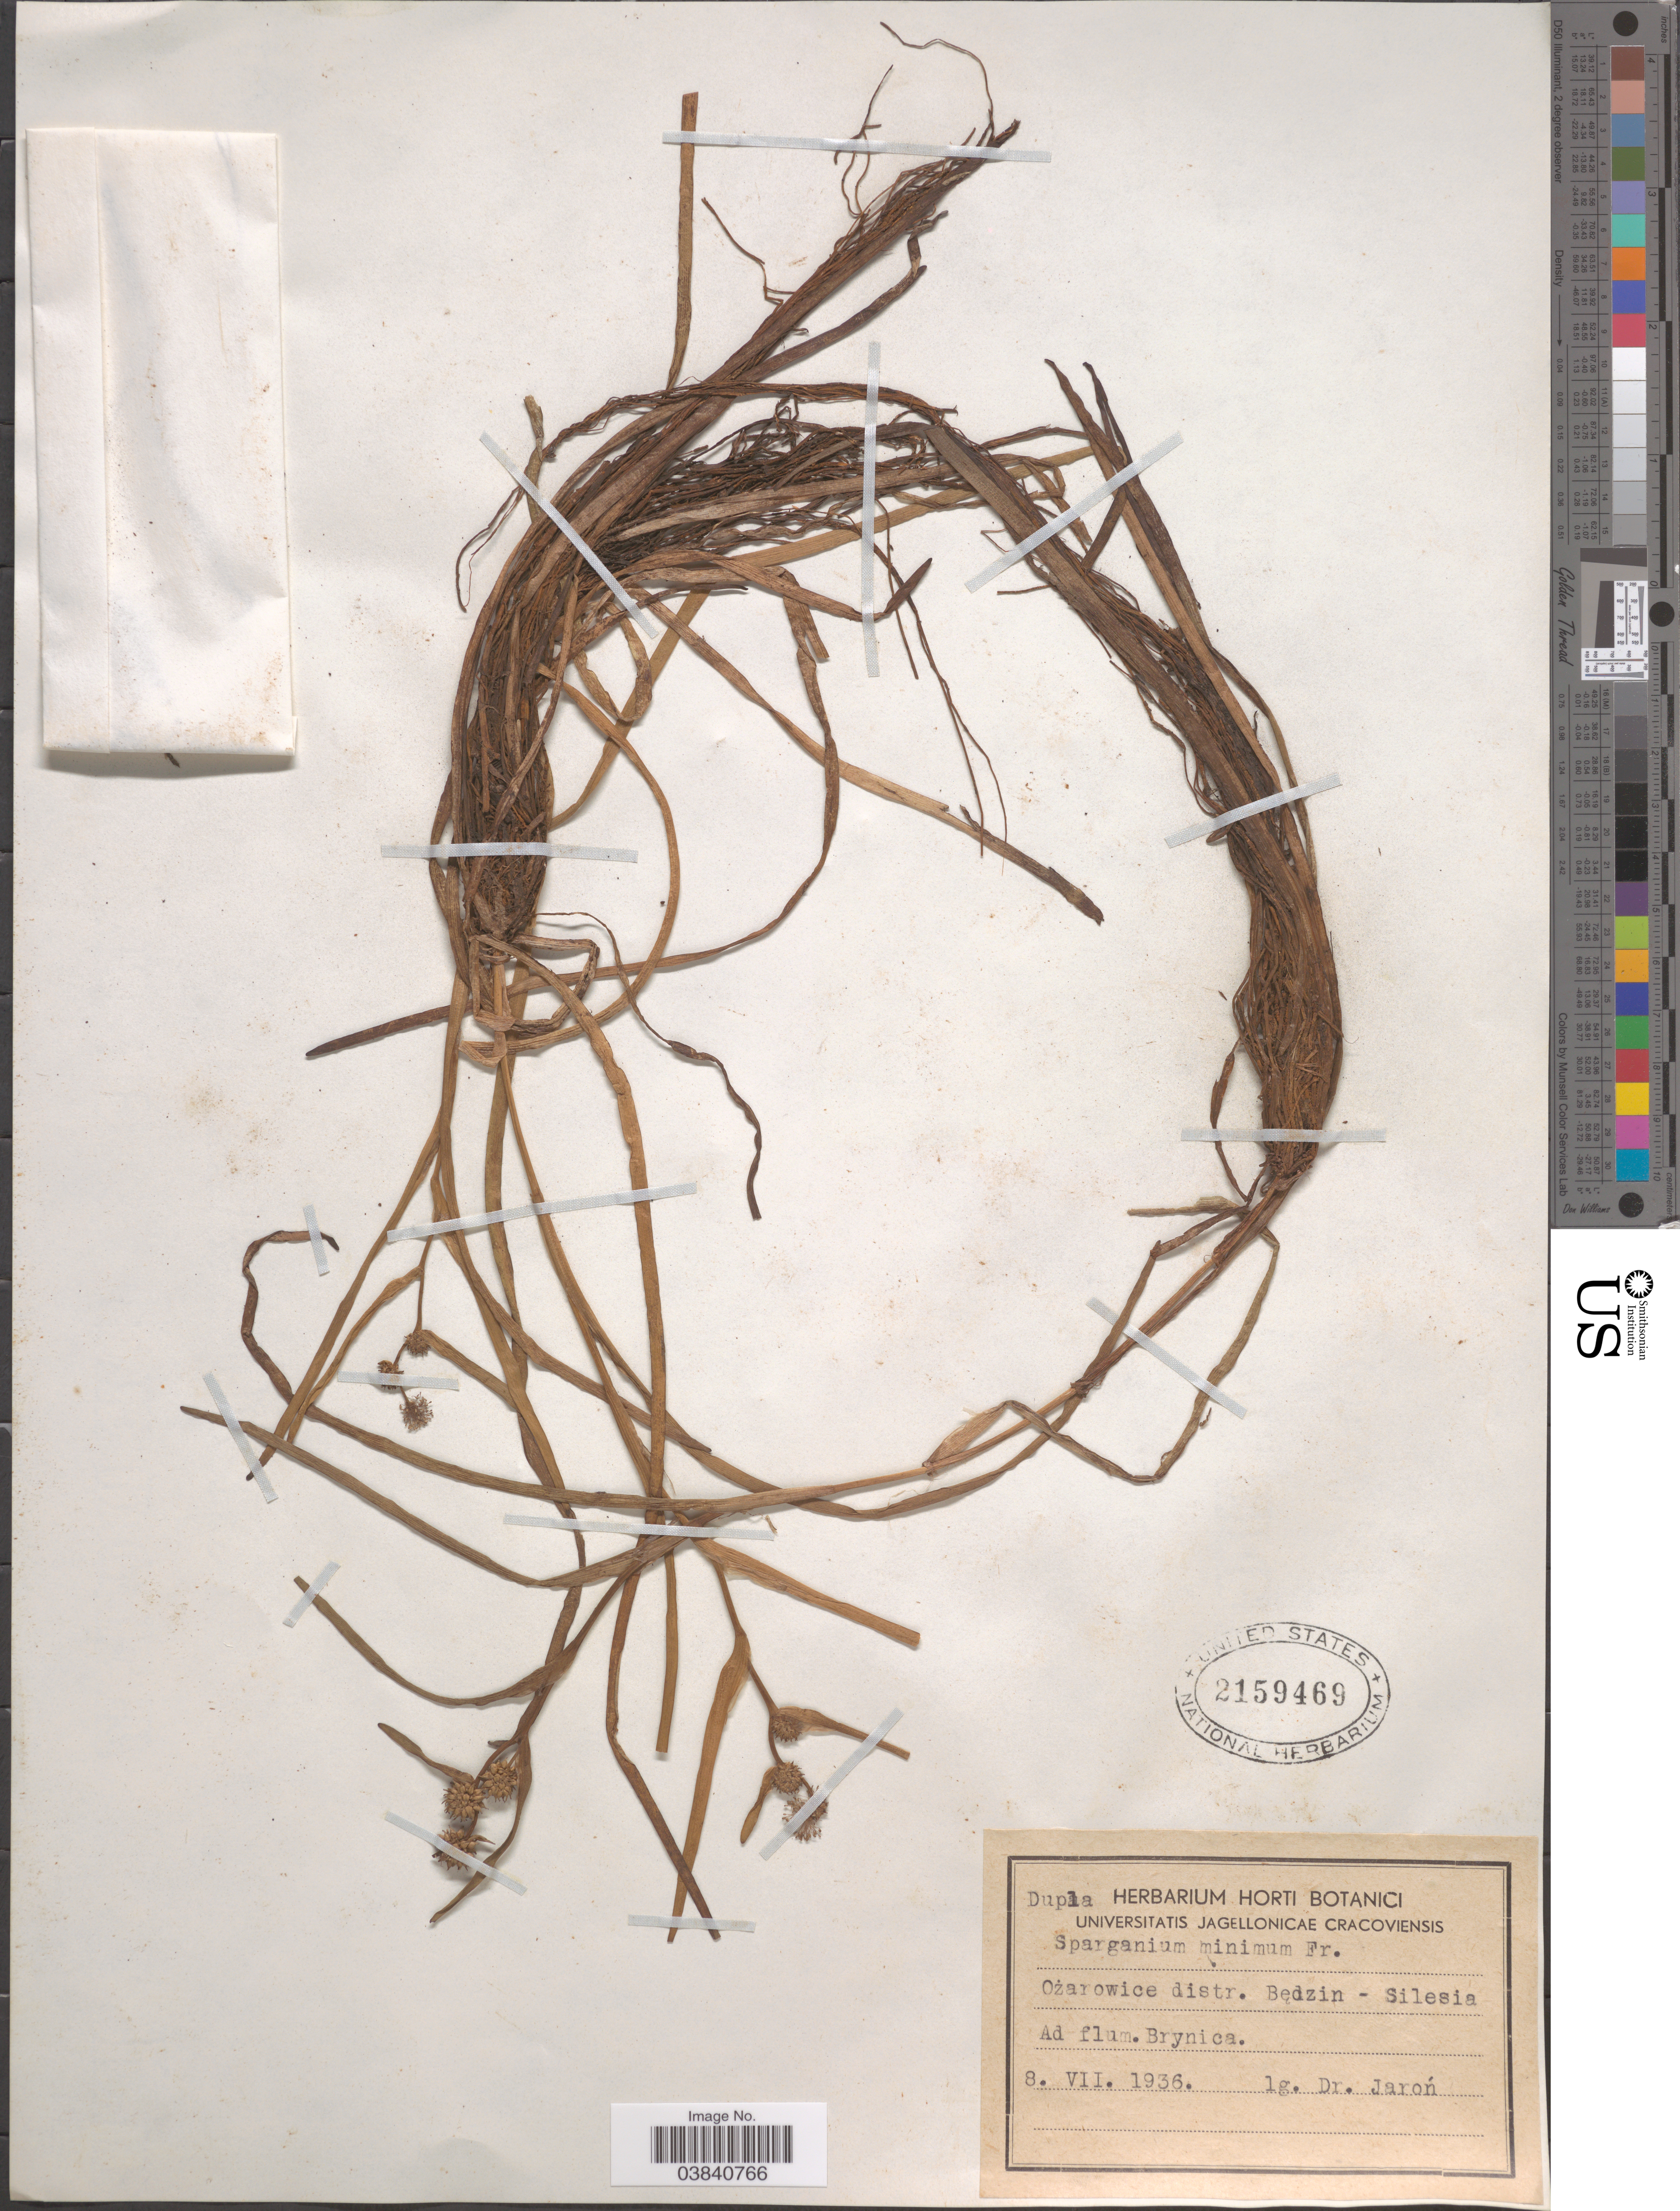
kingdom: Plantae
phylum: Tracheophyta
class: Liliopsida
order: Poales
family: Typhaceae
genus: Sparganium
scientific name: Sparganium minimum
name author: Wallr.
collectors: Jaron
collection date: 1936-07-08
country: Poland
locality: Ozarowice distr. Bedzin - Silesia. Ad flum. Brynica.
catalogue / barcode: US 2159469